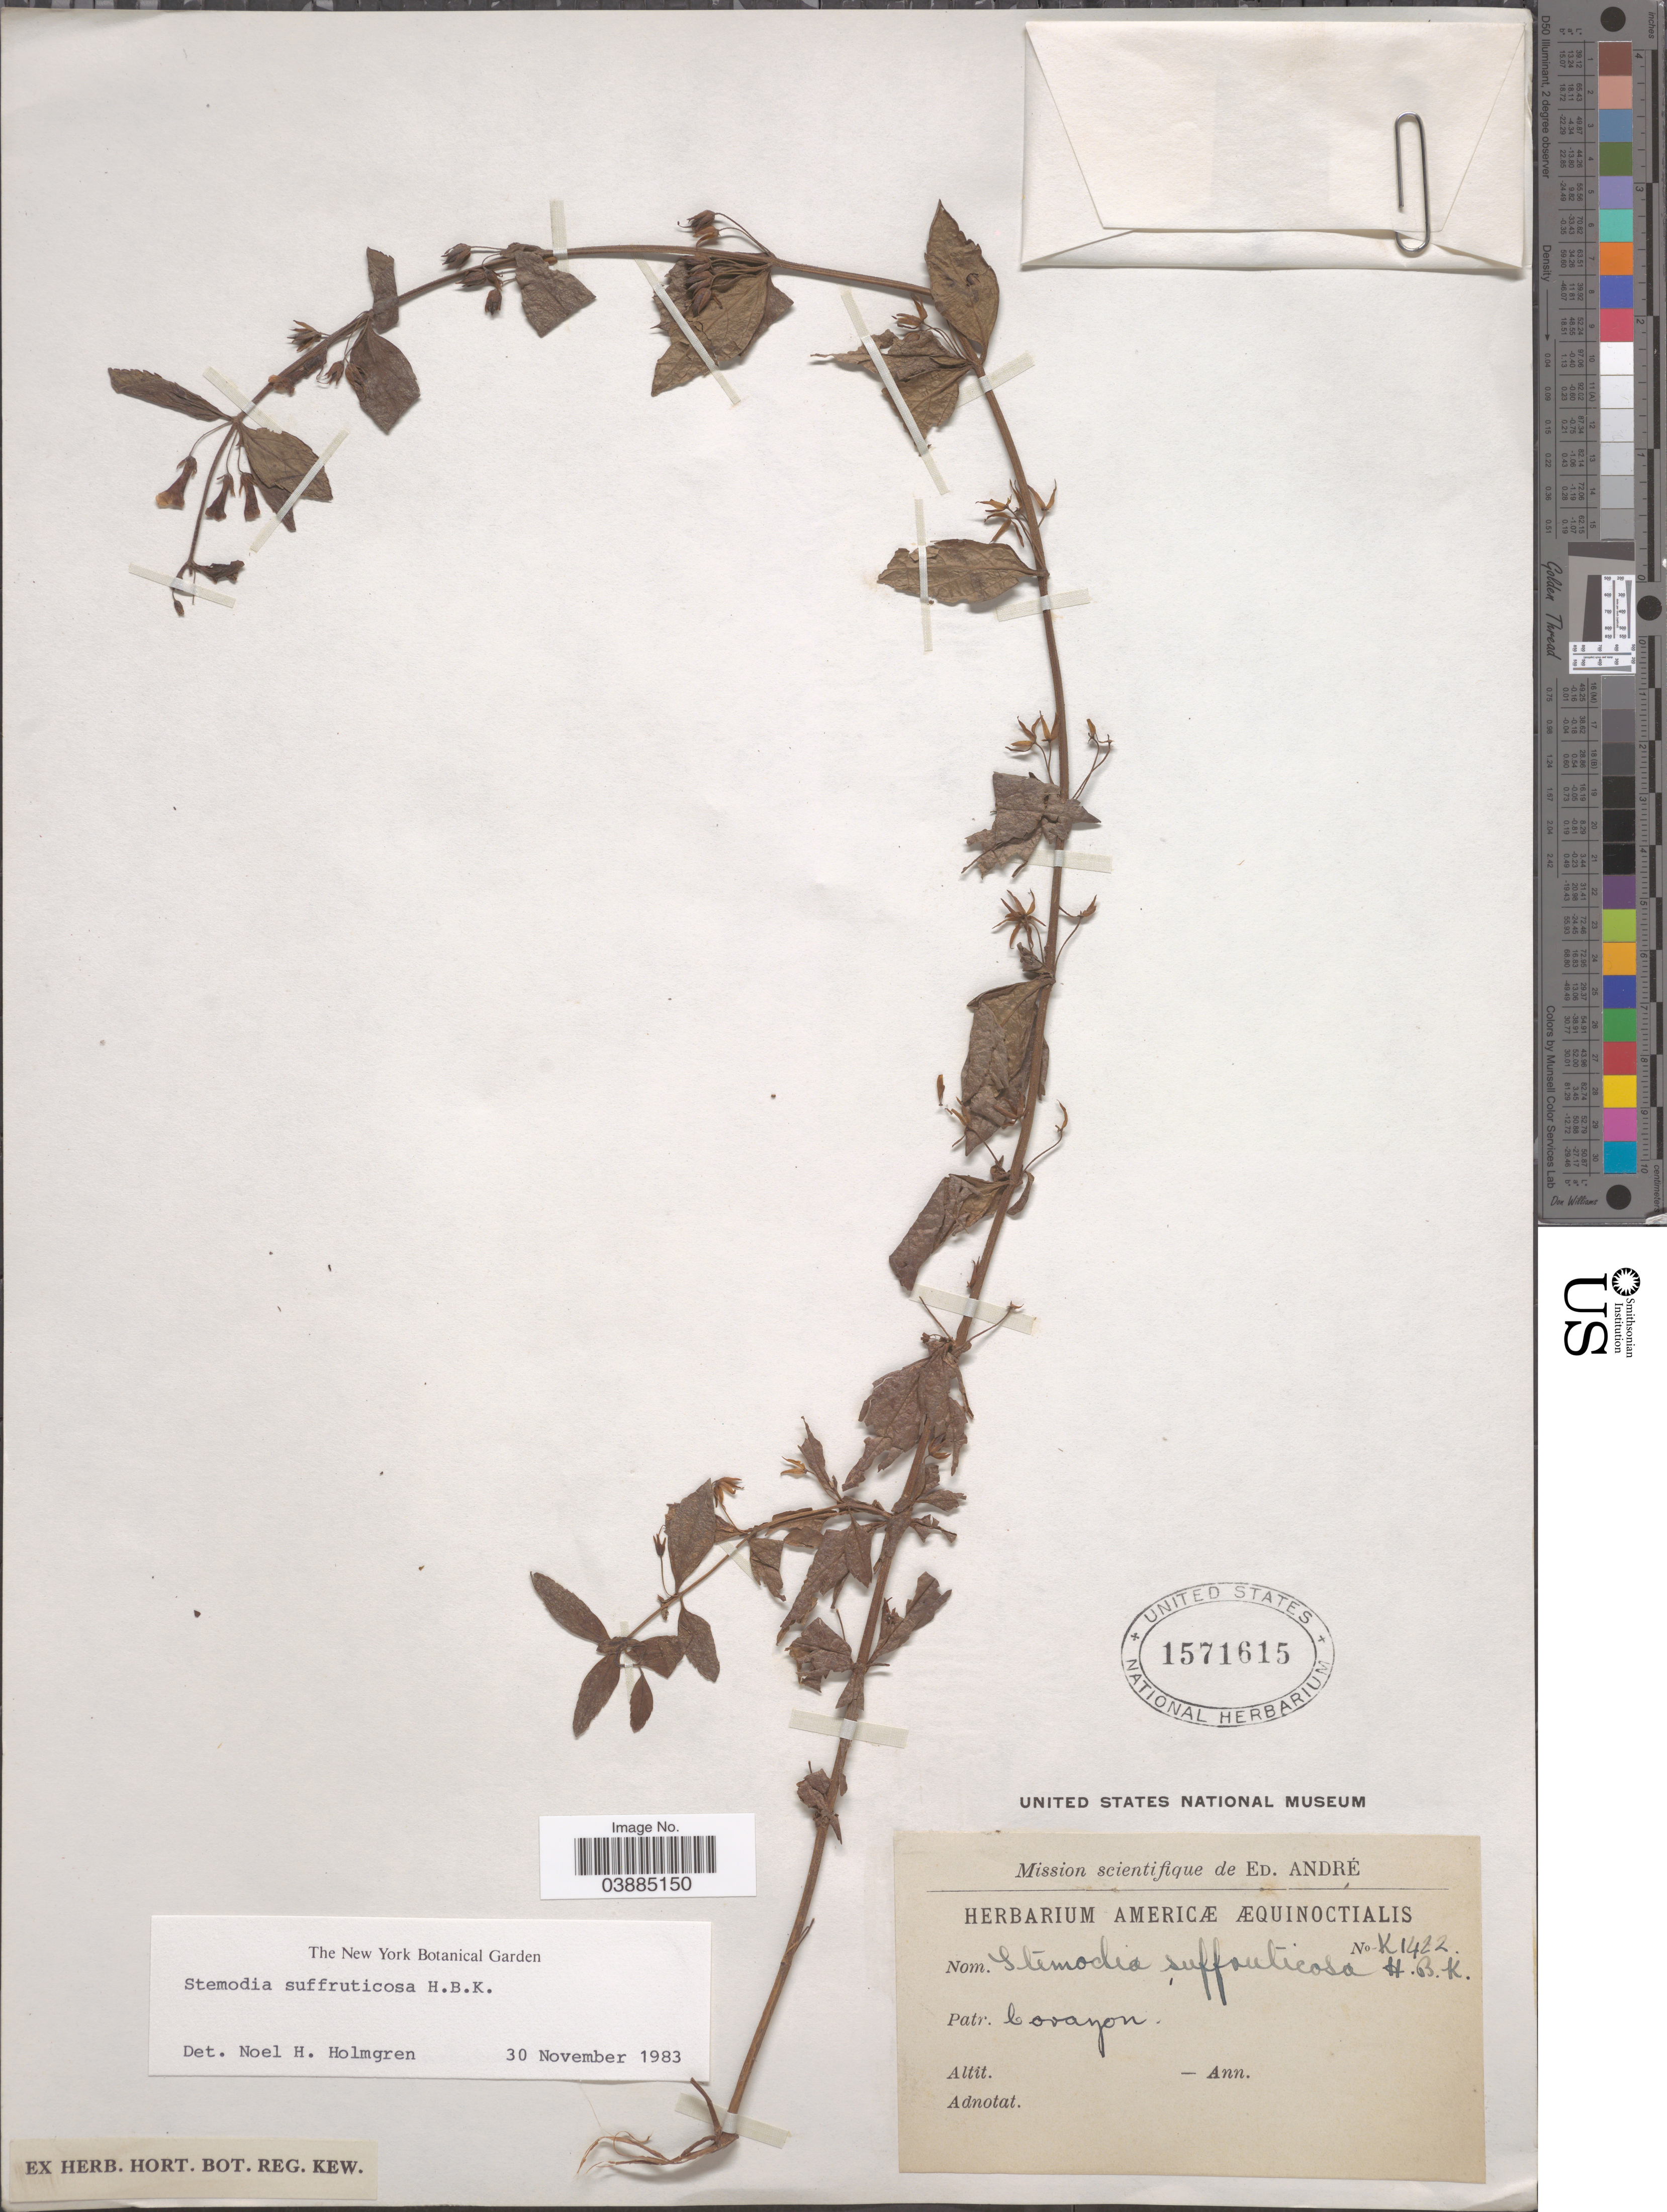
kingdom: Plantae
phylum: Tracheophyta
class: Magnoliopsida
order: Lamiales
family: Plantaginaceae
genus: Stemodia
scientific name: Stemodia suffruticosa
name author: Kunth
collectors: É. F. André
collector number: K1422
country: Ecuador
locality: Corazon.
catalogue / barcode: US 1571615